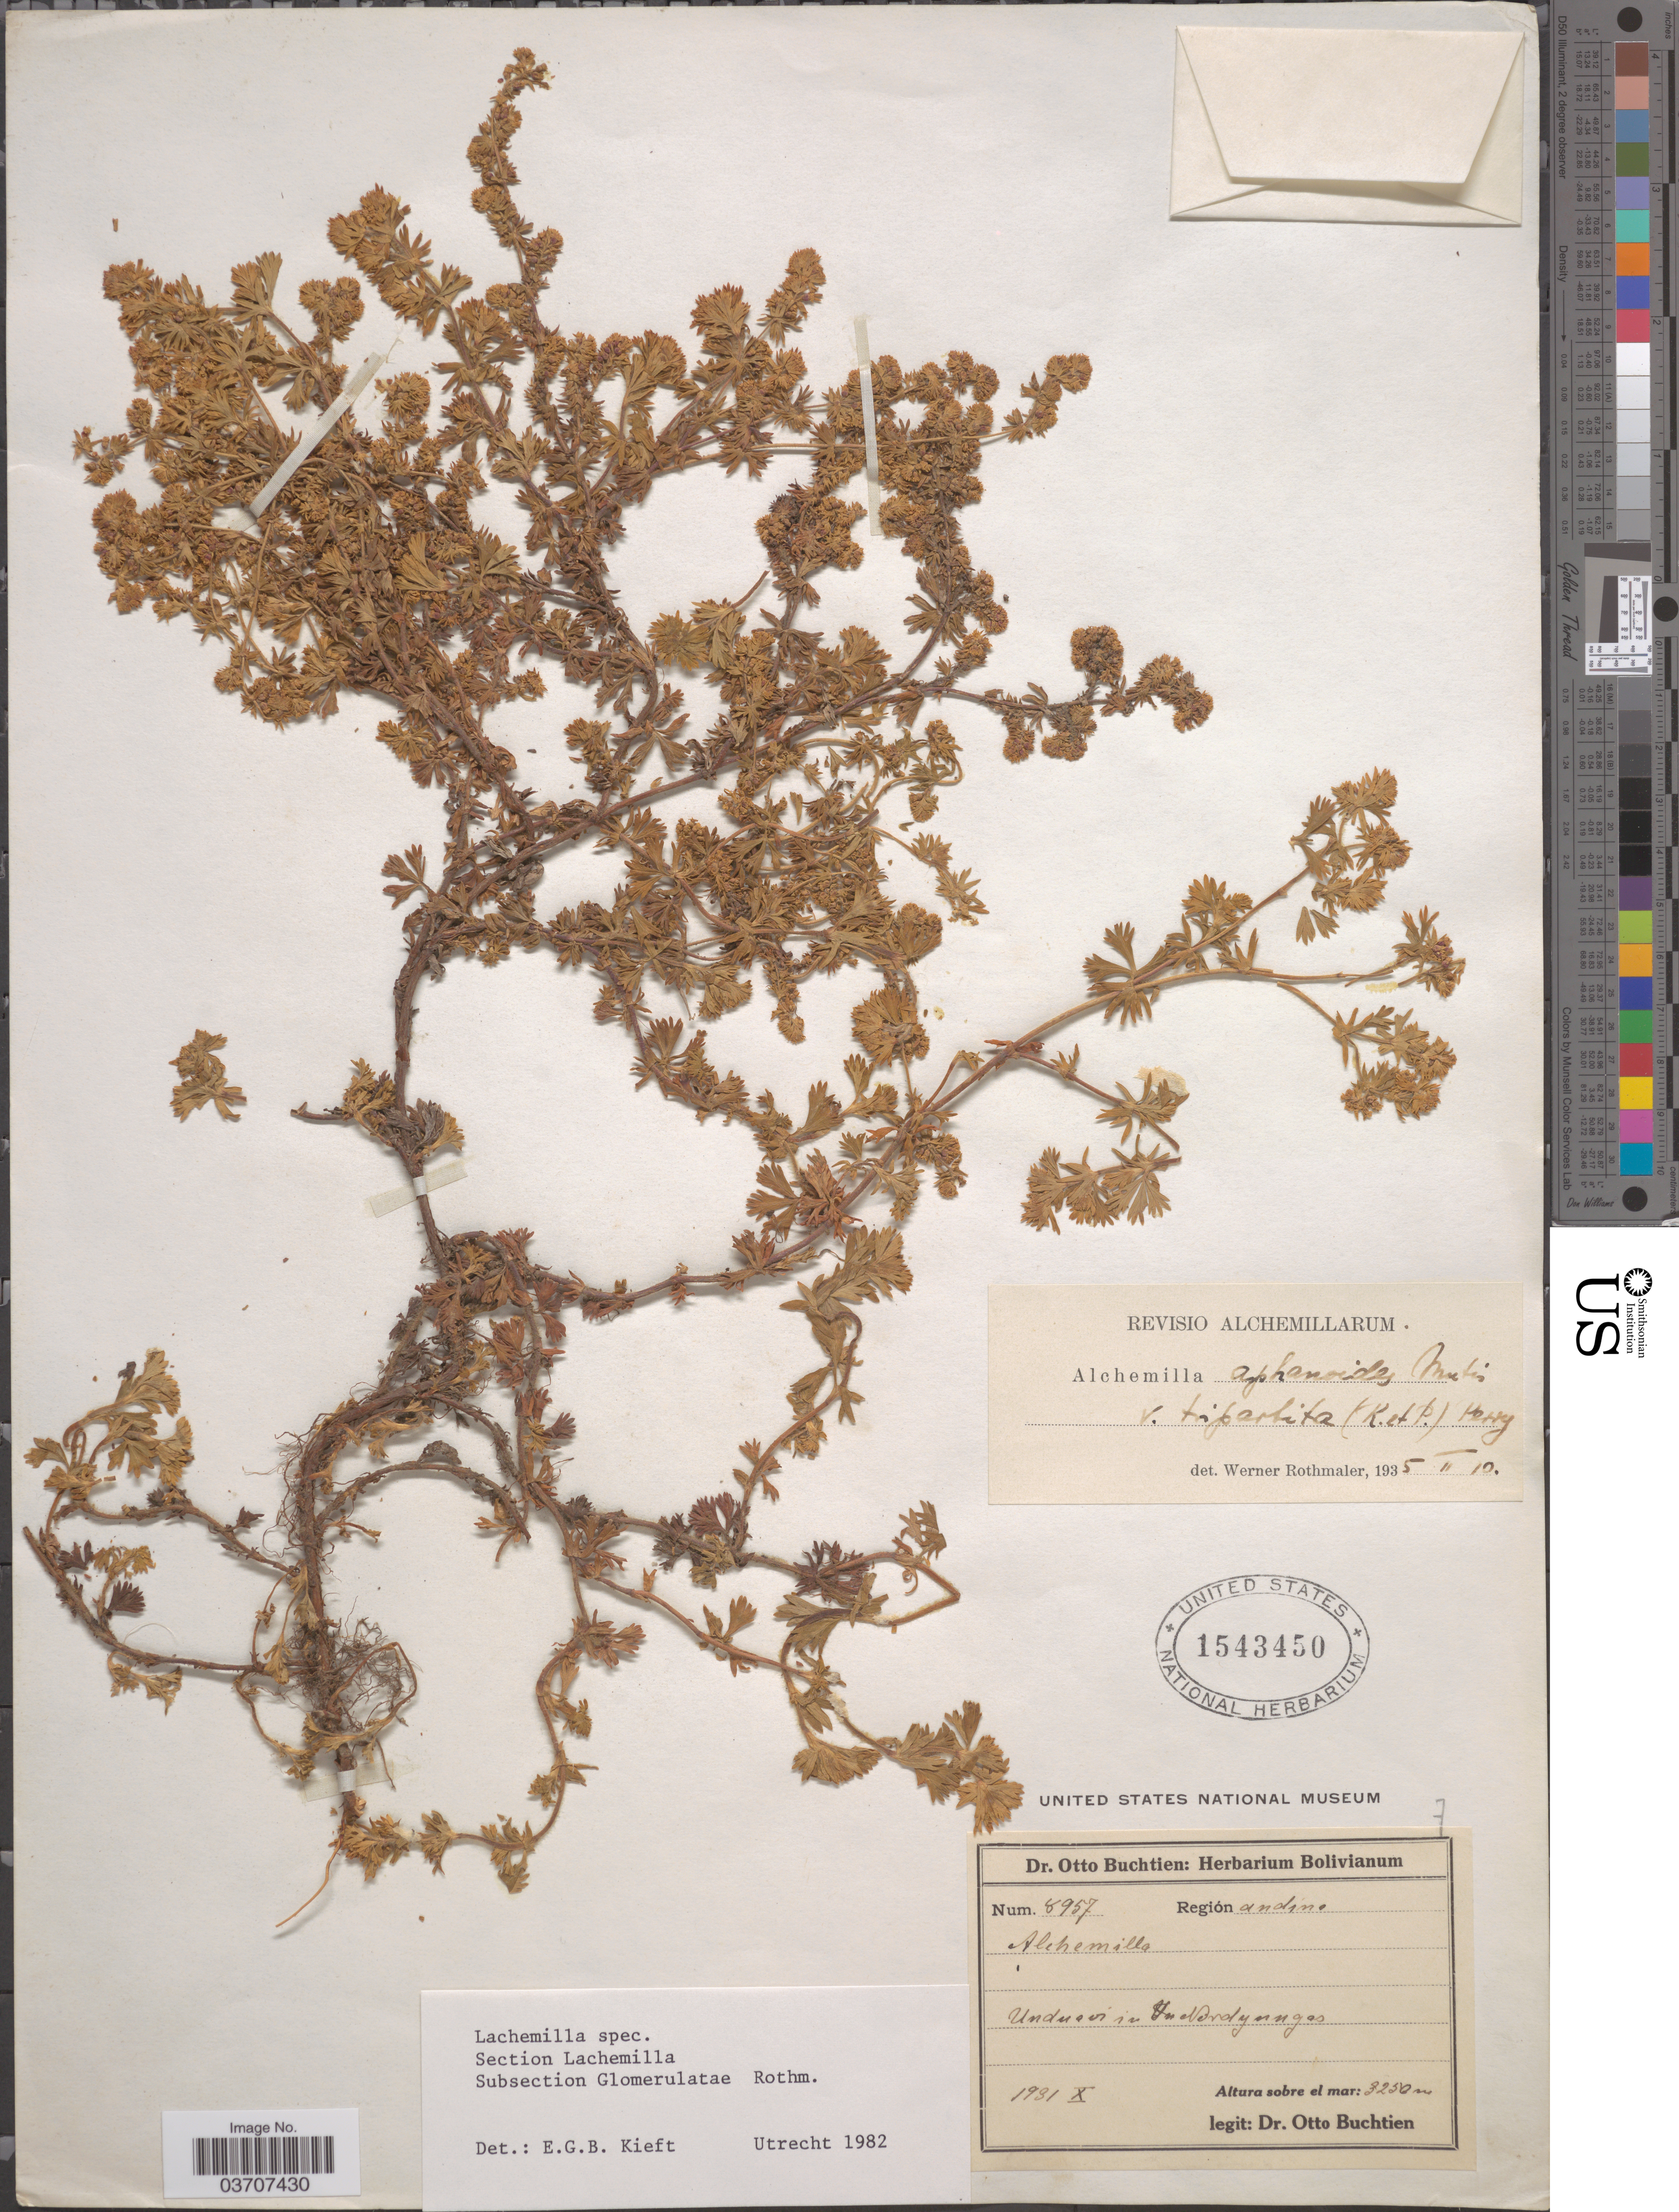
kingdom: Plantae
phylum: Tracheophyta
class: Magnoliopsida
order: Rosales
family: Rosaceae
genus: Lachemilla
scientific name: Lachemilla sp.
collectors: O. Buchtien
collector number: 8957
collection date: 1931-10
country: Bolivia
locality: Región andino. Unduavi in Nordyungas.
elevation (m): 3250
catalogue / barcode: US 1543450